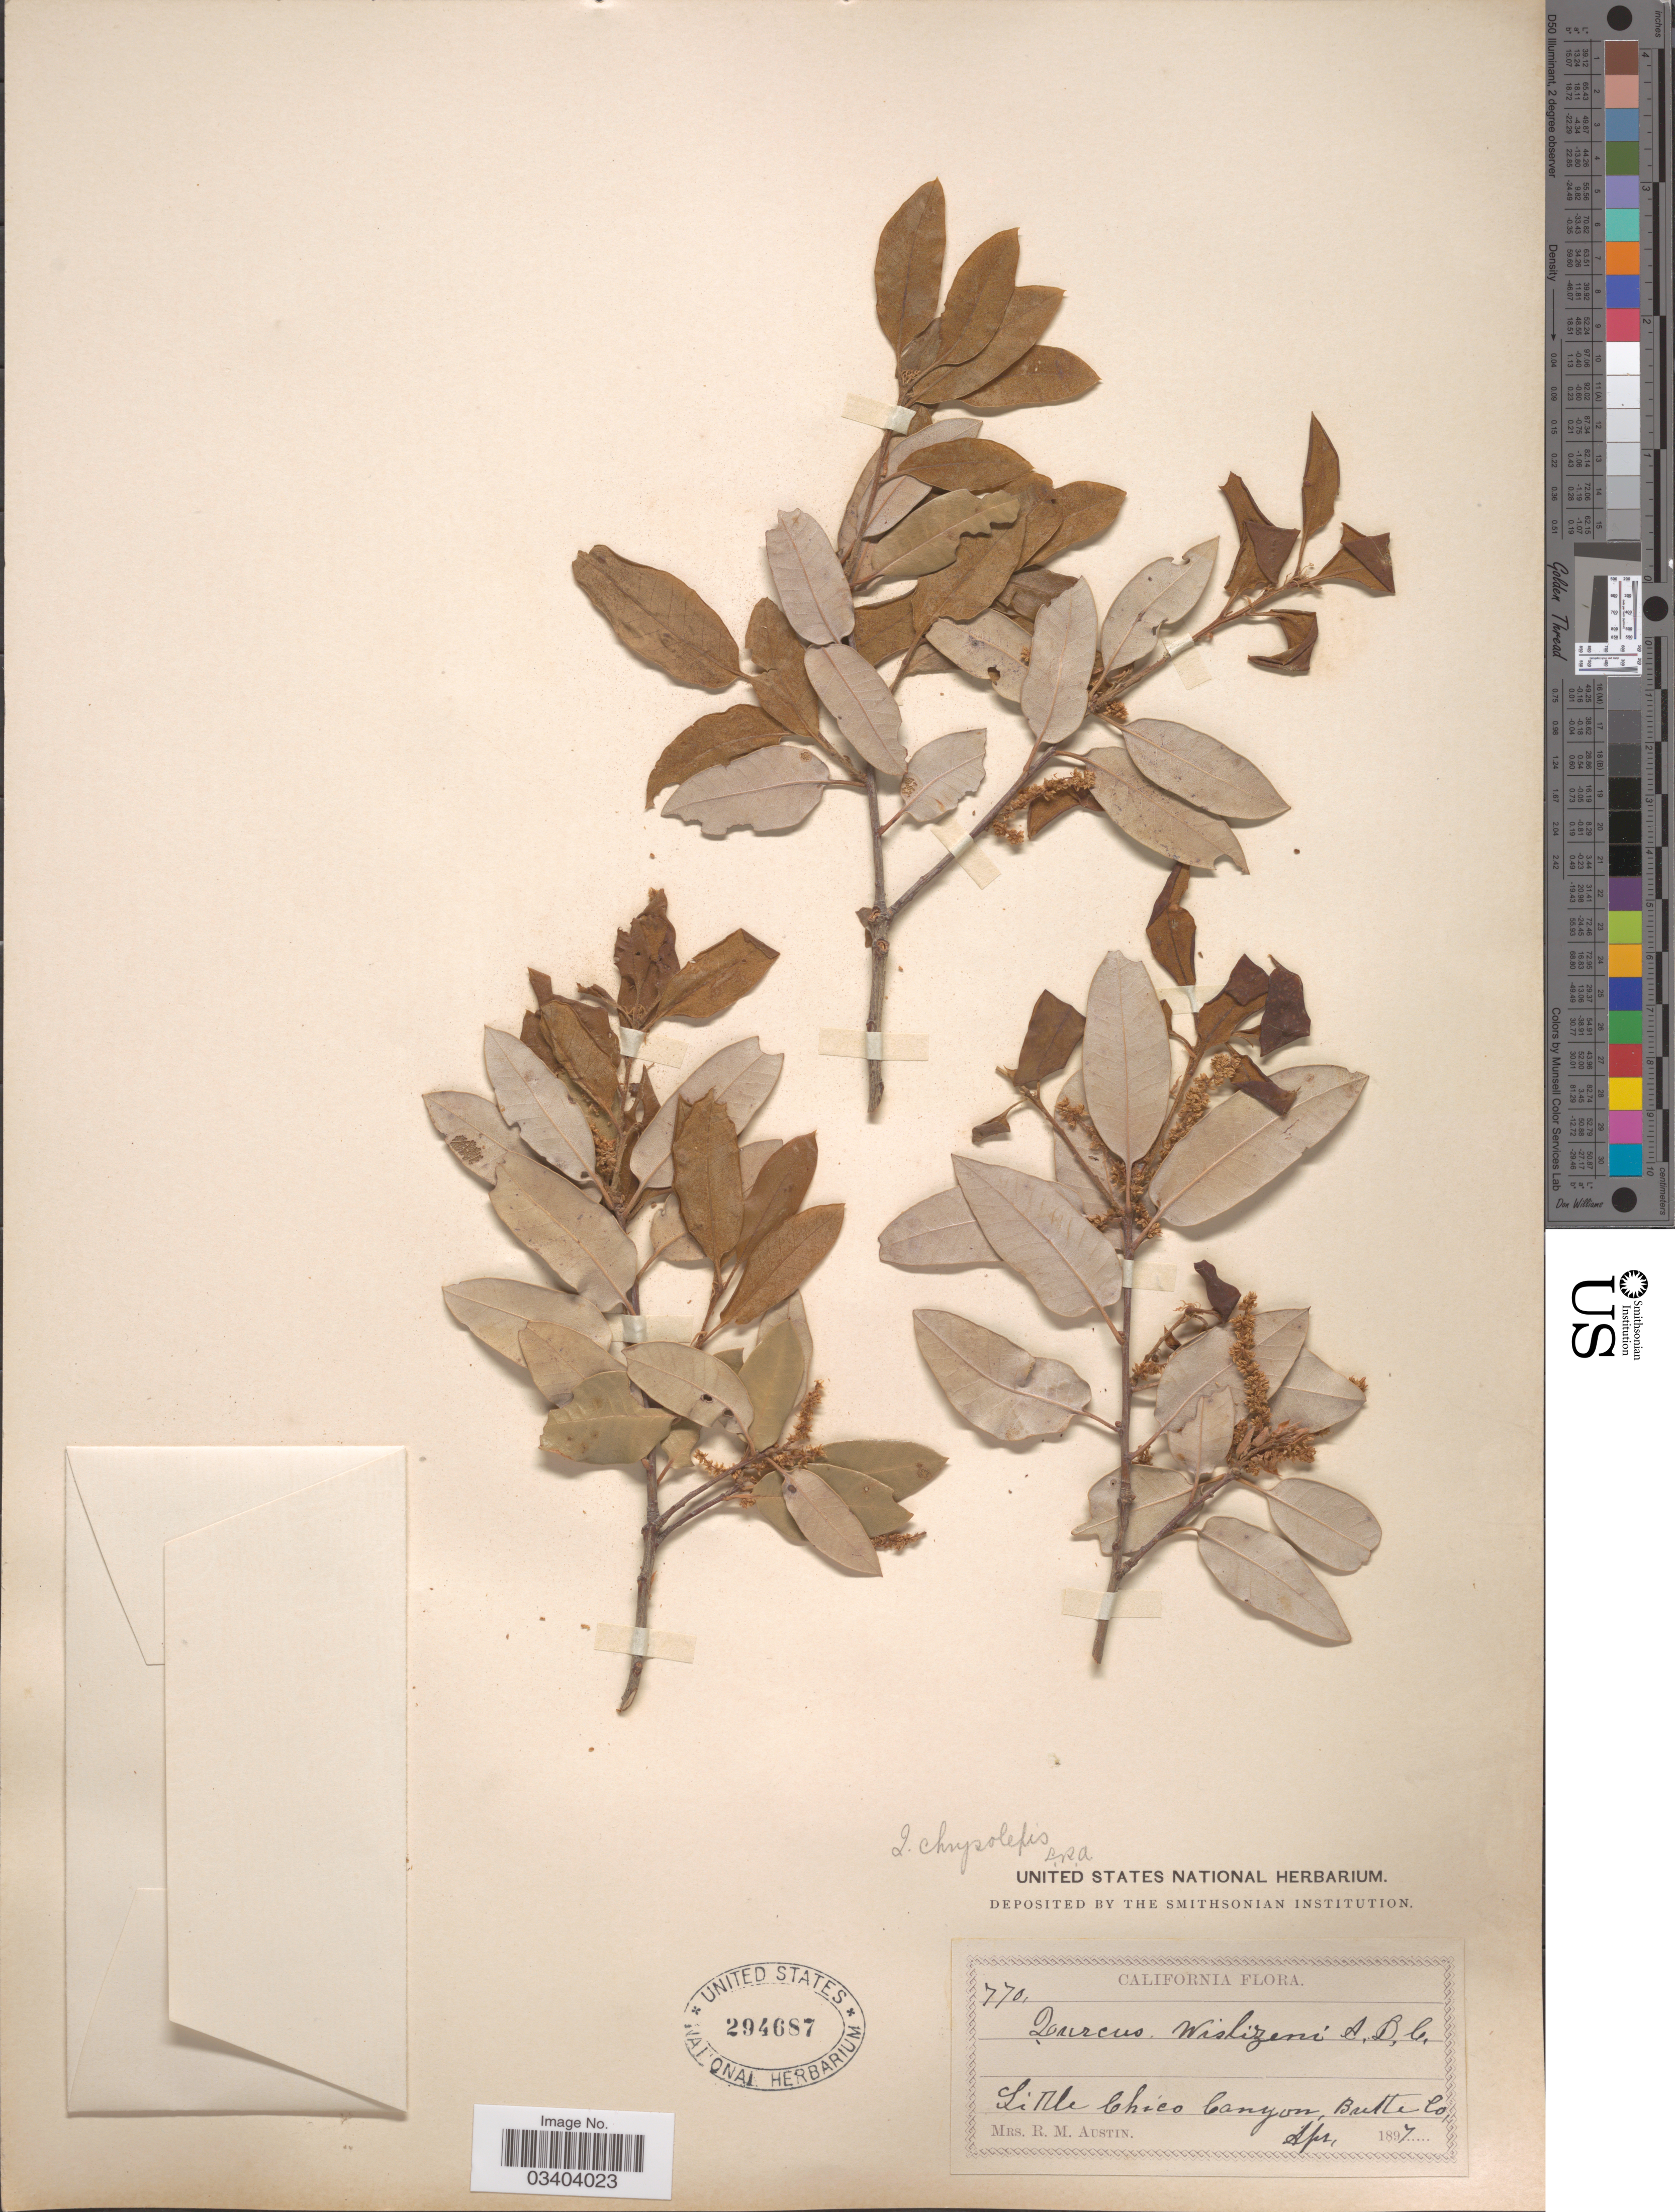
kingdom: Plantae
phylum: Tracheophyta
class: Magnoliopsida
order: Fagales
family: Fagaceae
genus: Quercus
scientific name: Quercus chrysolepis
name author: Liebm.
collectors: R. Austin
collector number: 770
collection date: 1897-04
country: United States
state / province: California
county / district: Butte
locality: Little Chico Canyon, Butte Co.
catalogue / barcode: US 294687